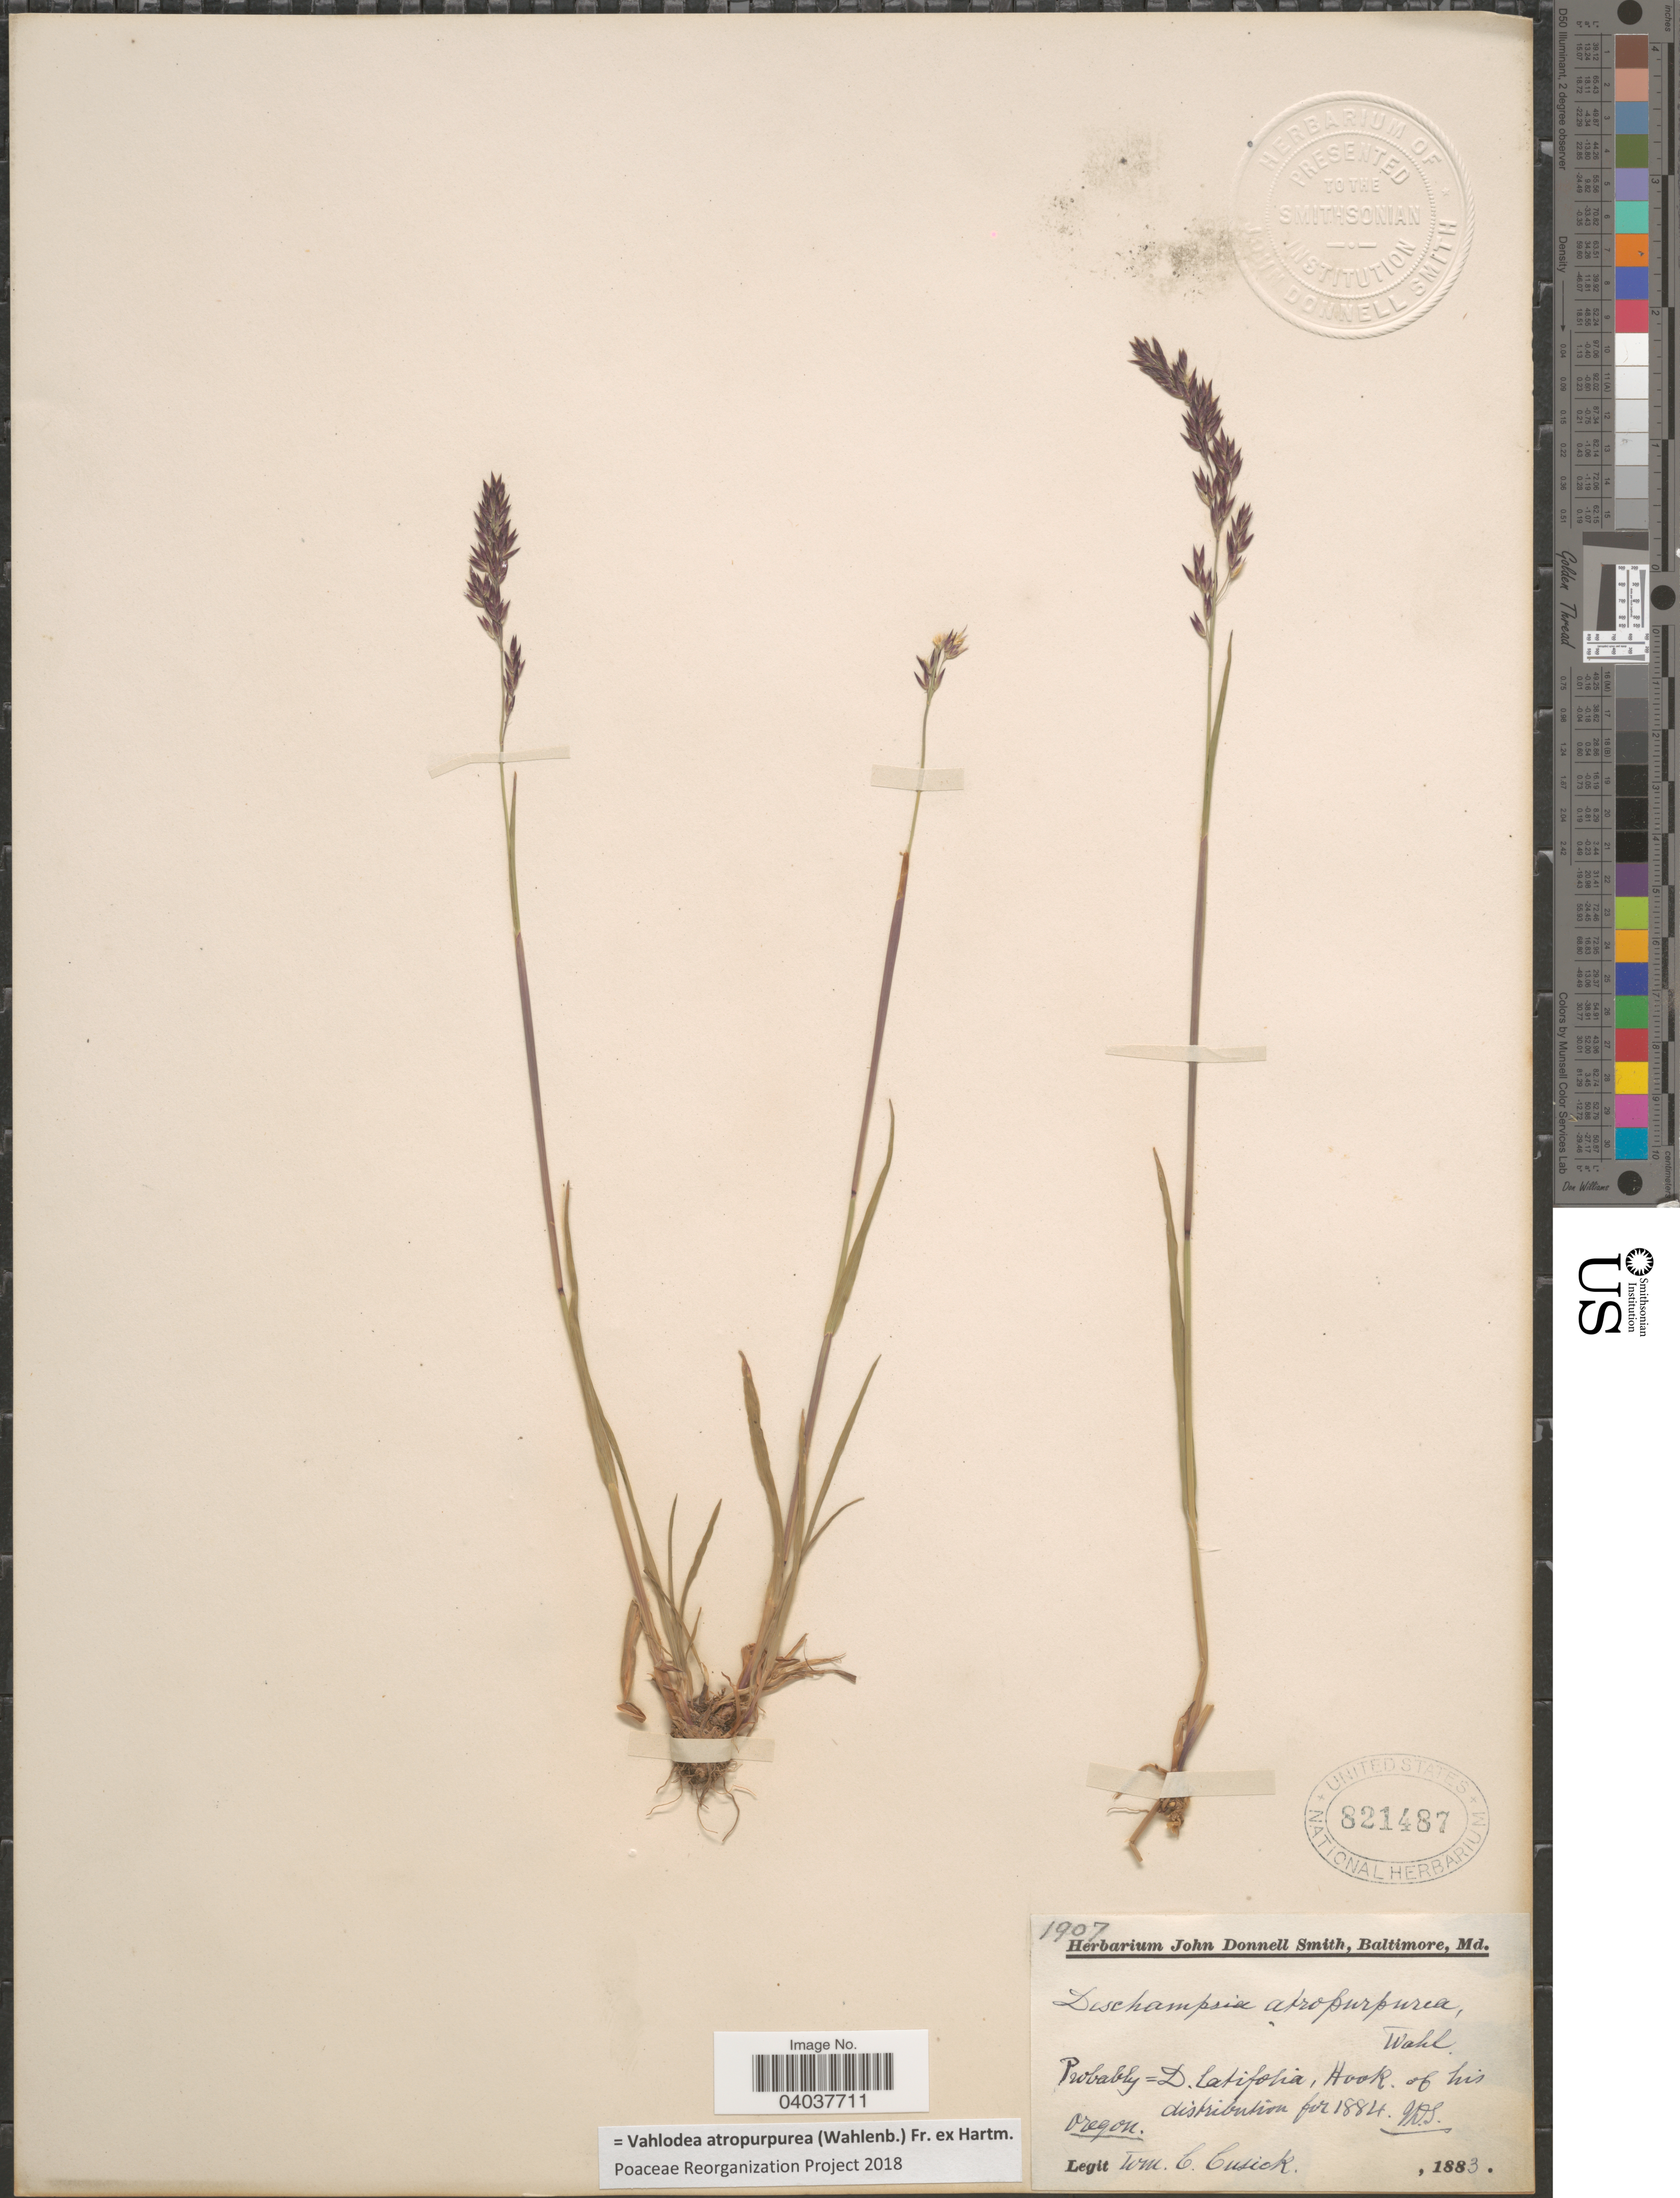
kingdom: Plantae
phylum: Tracheophyta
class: Liliopsida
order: Poales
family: Poaceae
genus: Vahlodea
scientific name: Vahlodea atropurpurea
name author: (Wahlenb.) Fr. ex Hartm.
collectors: W. C. Cusick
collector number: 1907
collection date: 1883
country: United States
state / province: Oregon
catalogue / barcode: US 821487